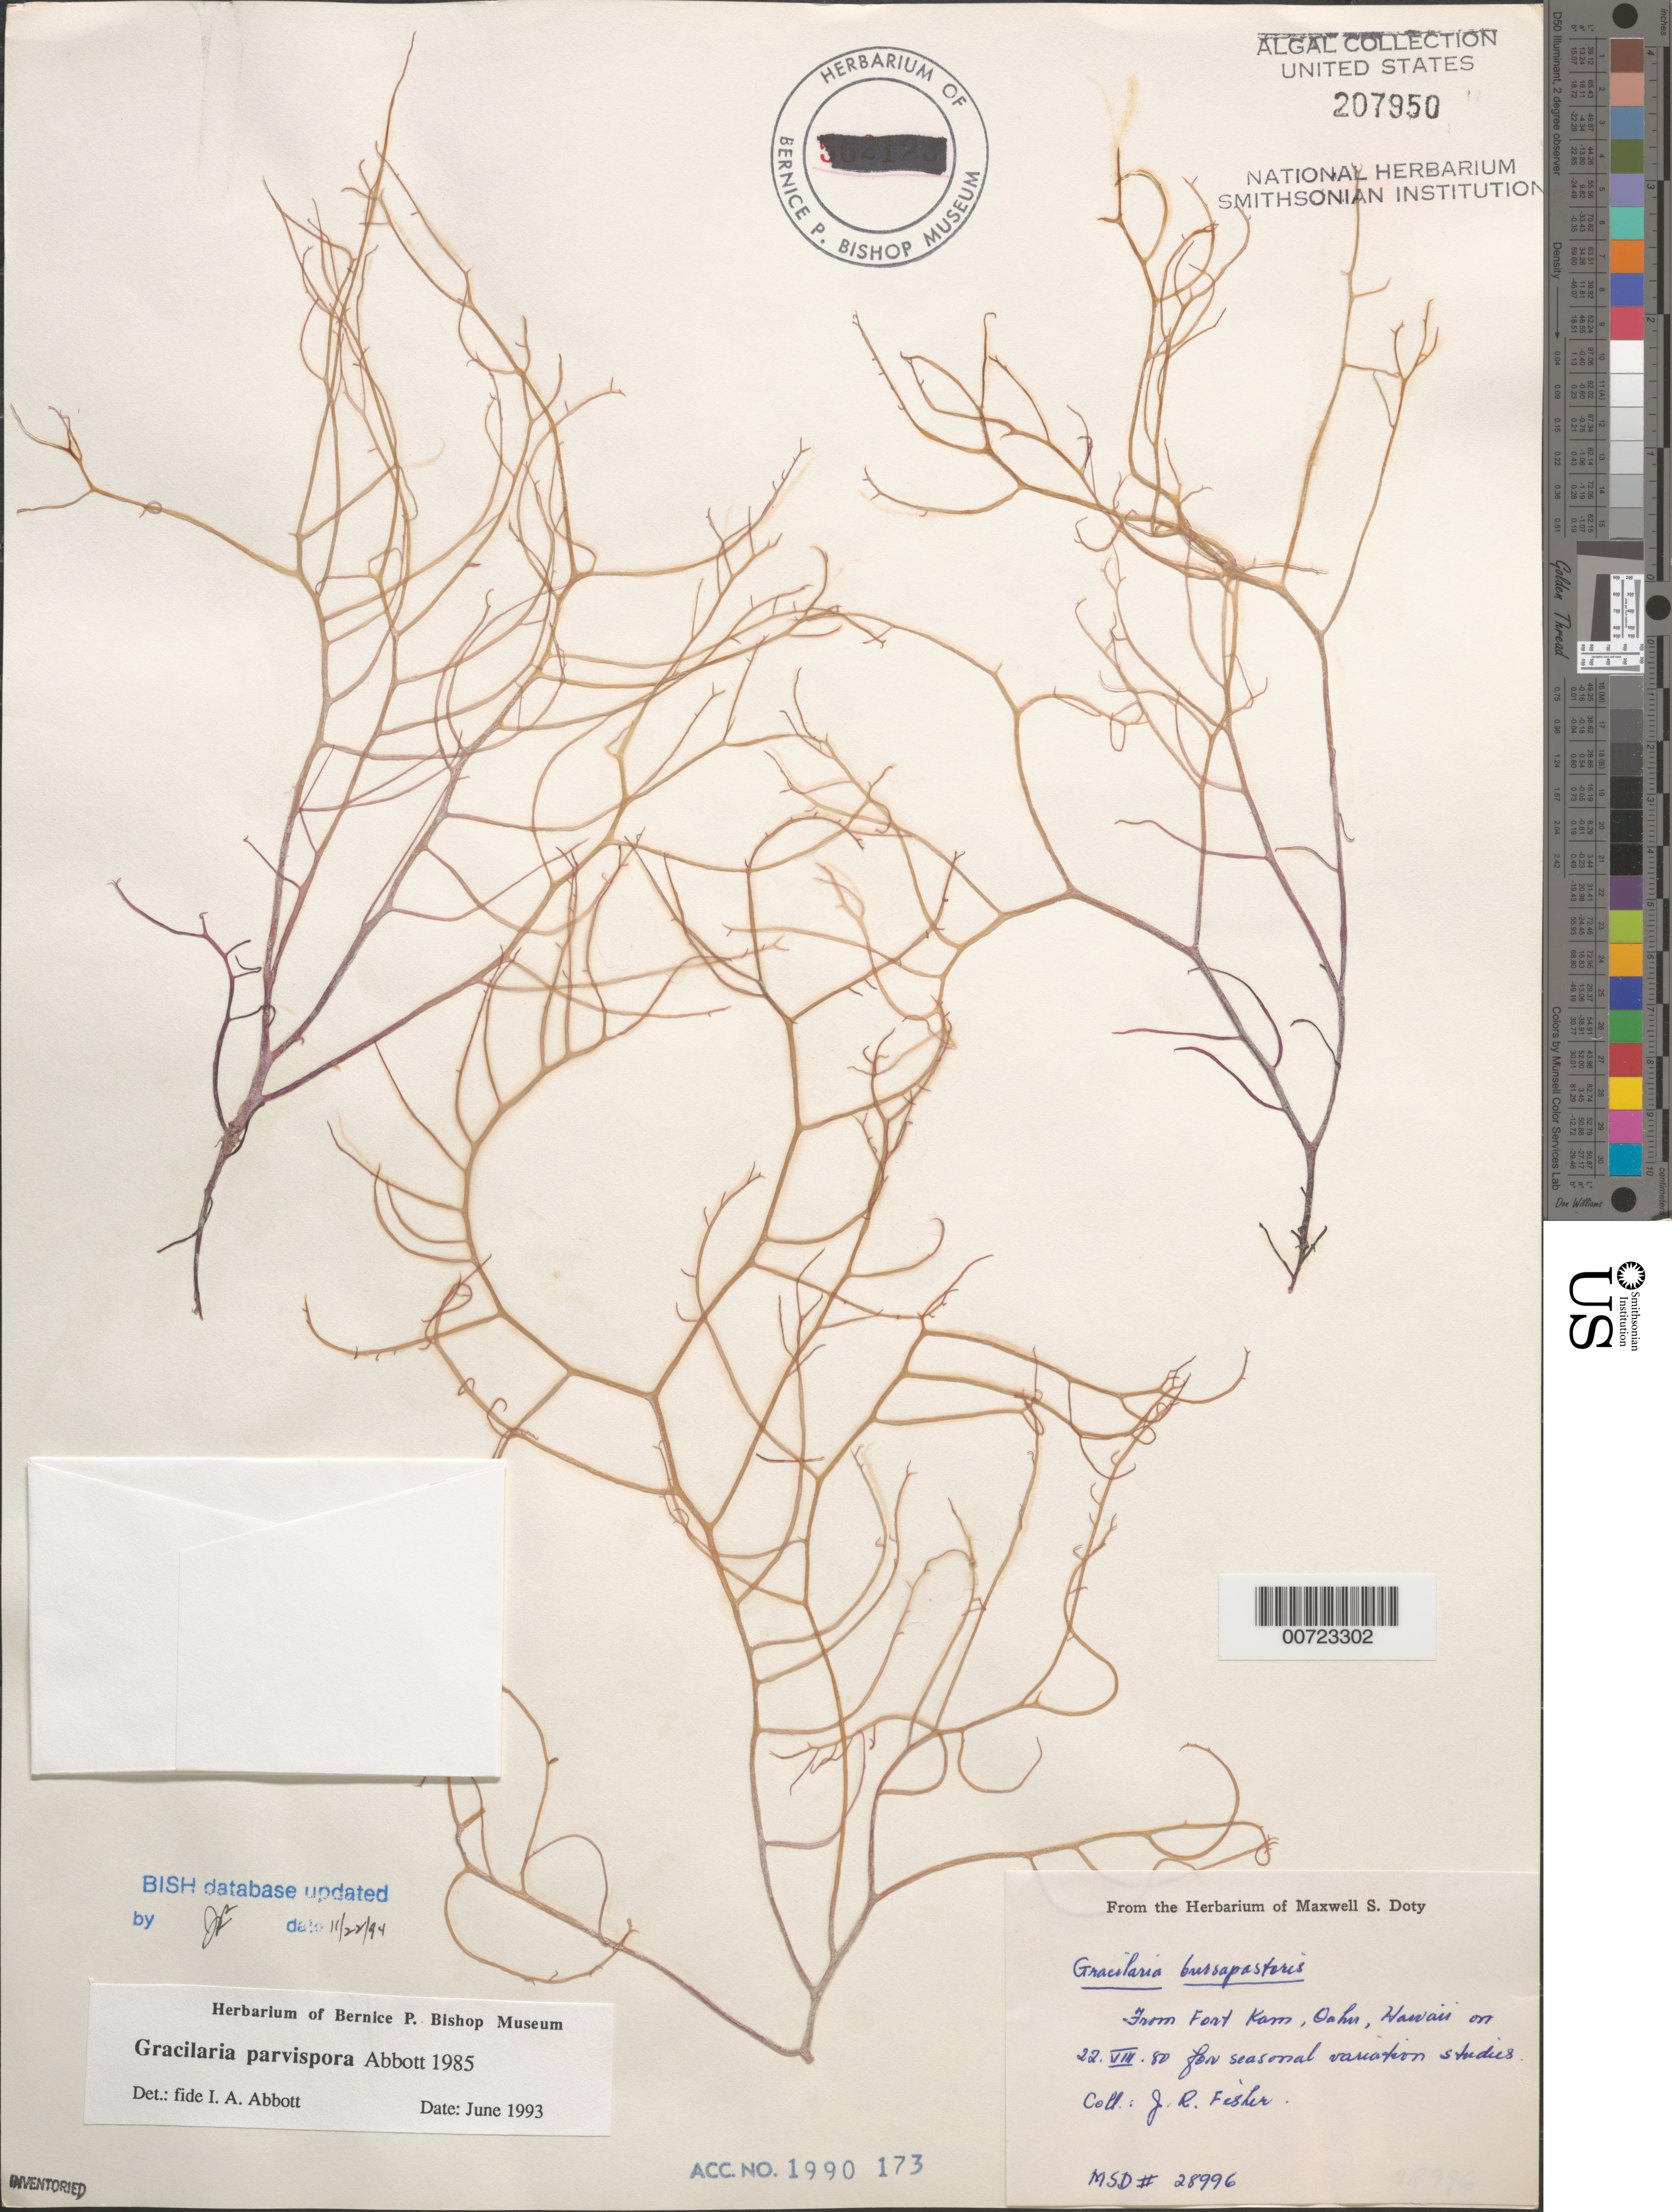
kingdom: Plantae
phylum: Rhodophyta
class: Florideophyceae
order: Gracilariales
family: Gracilariaceae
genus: Gracilaria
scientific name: Gracilaria parvispora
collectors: J. Fisher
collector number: MSD 28996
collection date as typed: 22 Aug 1980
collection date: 1980-08-22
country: United States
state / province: Hawaii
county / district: Honolulu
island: Oahu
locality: Fort Kam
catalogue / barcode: US 207950